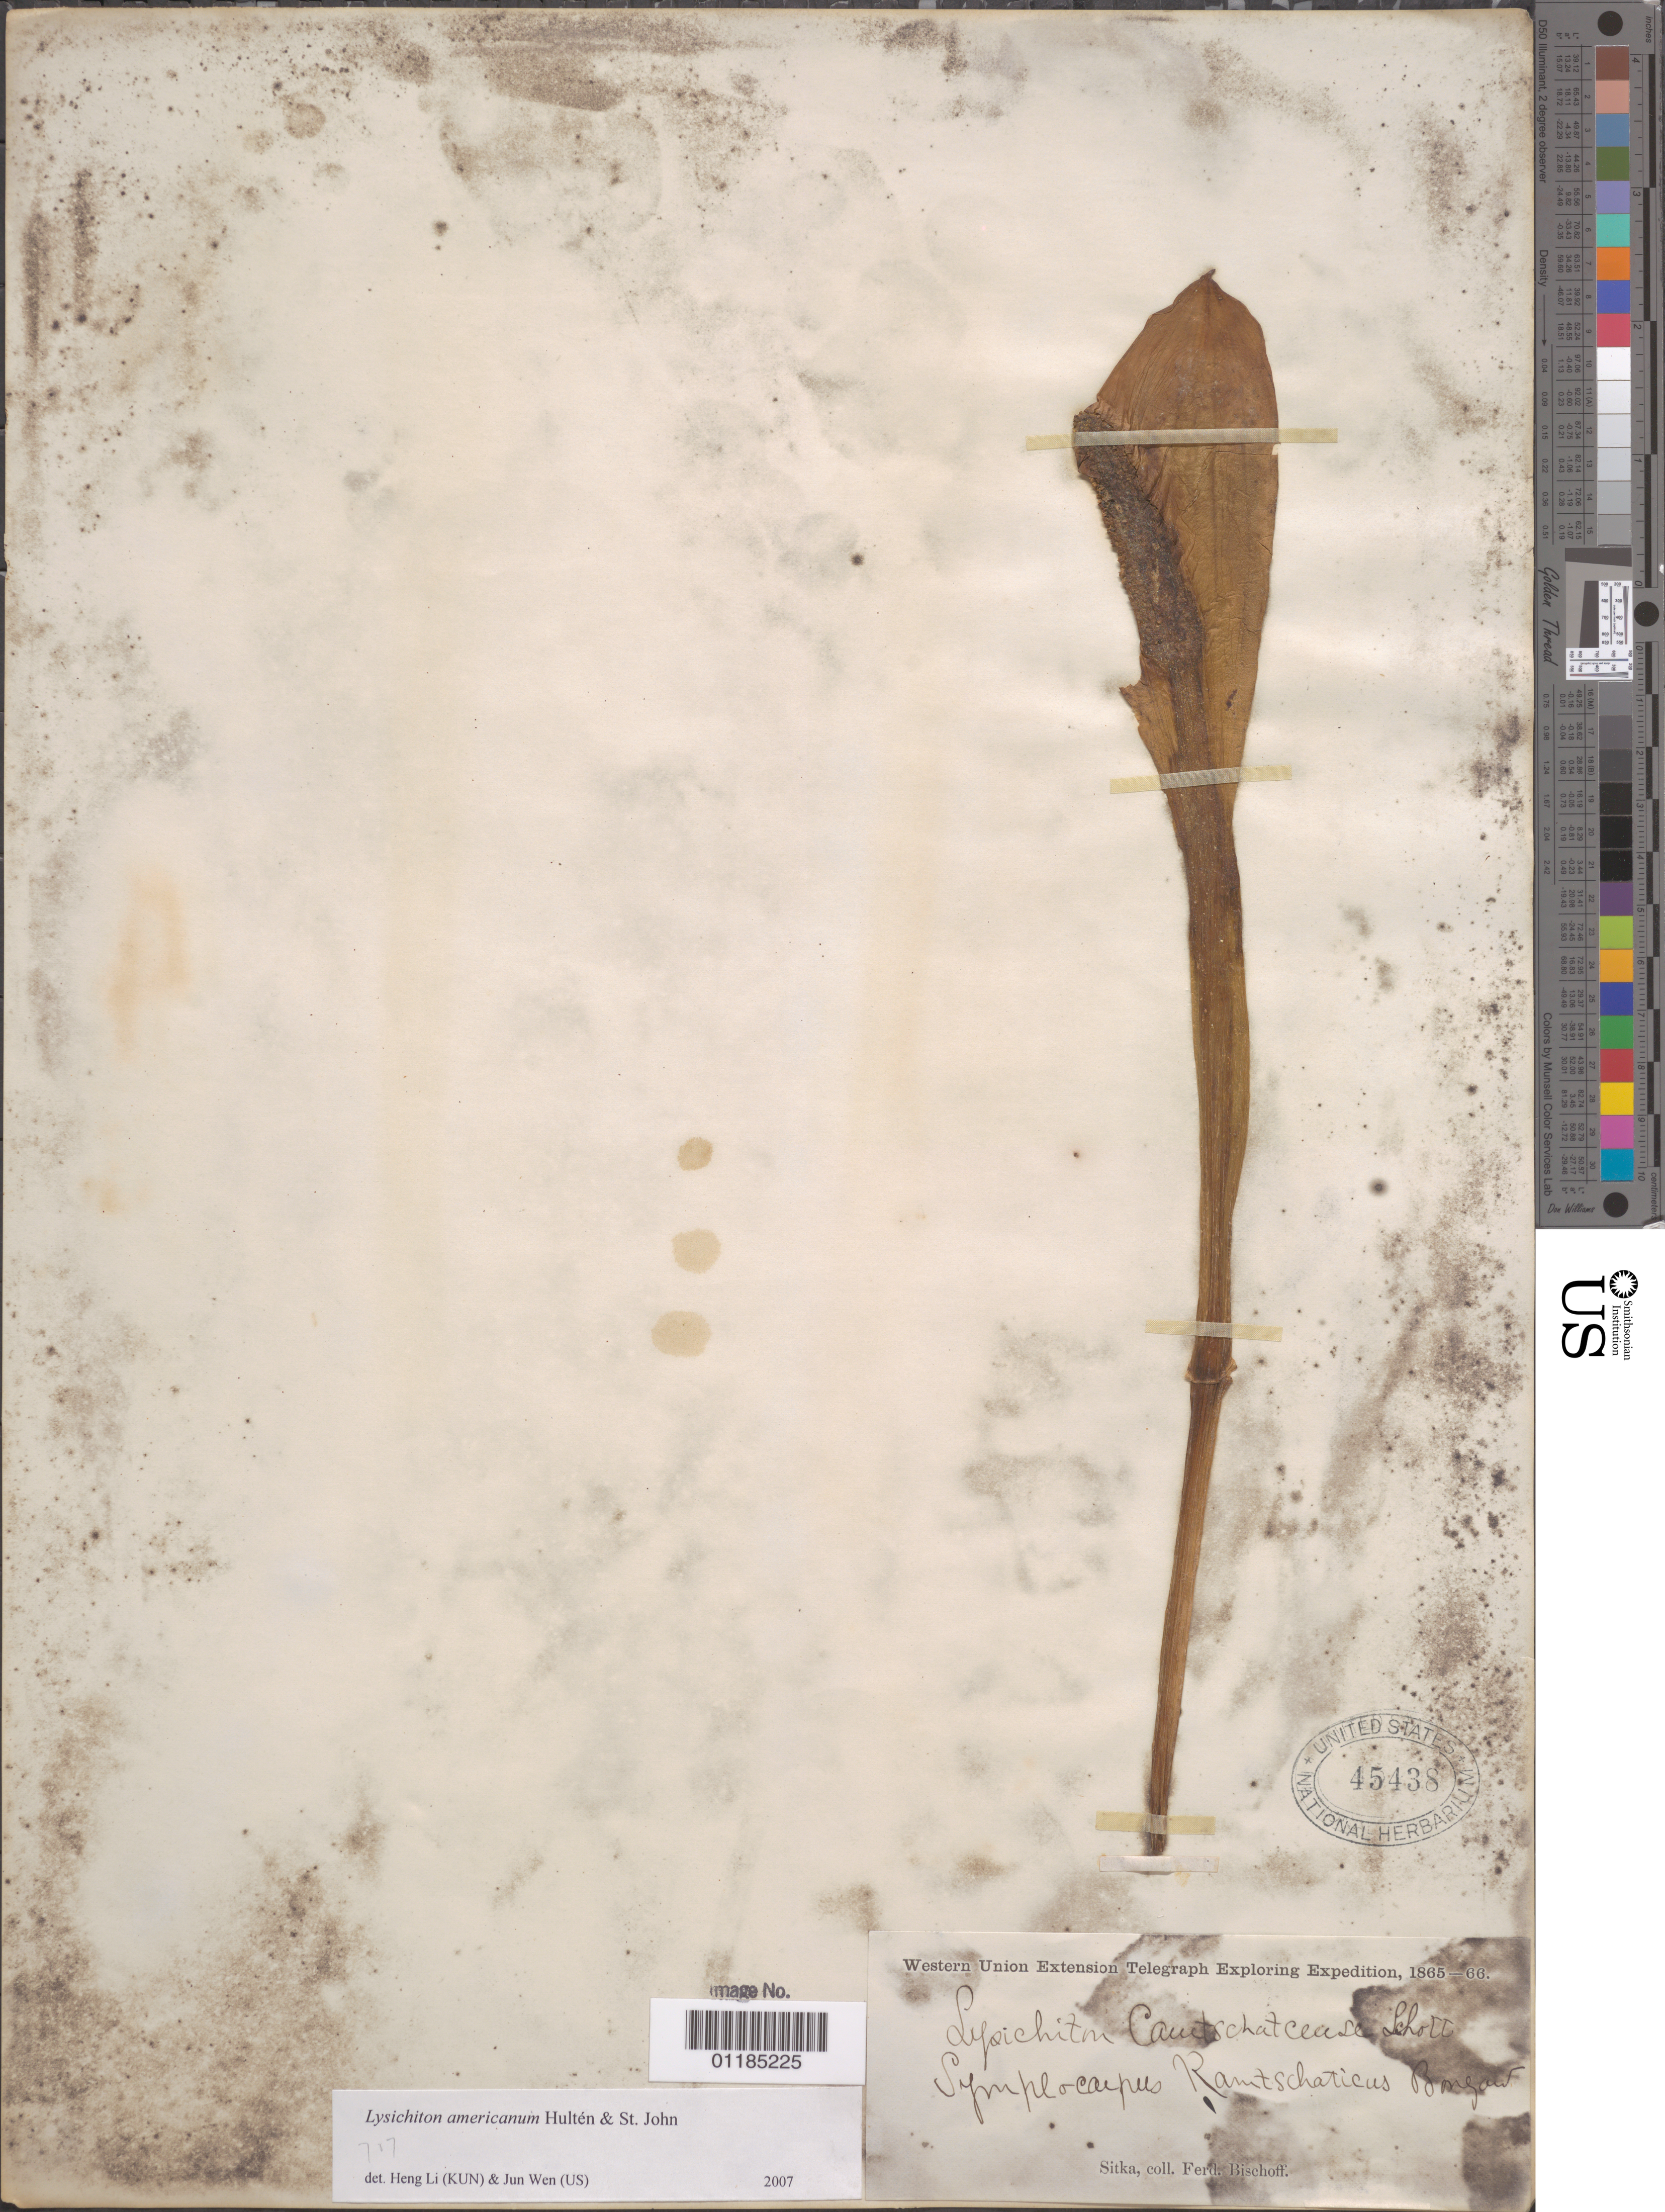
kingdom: Plantae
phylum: Tracheophyta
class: Liliopsida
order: Alismatales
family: Araceae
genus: Lysichiton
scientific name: Lysichiton americanus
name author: Hultén & H. St. John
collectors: F. Bischoff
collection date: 1865/1866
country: United States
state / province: Alaska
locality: Sitka.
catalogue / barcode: US 45438